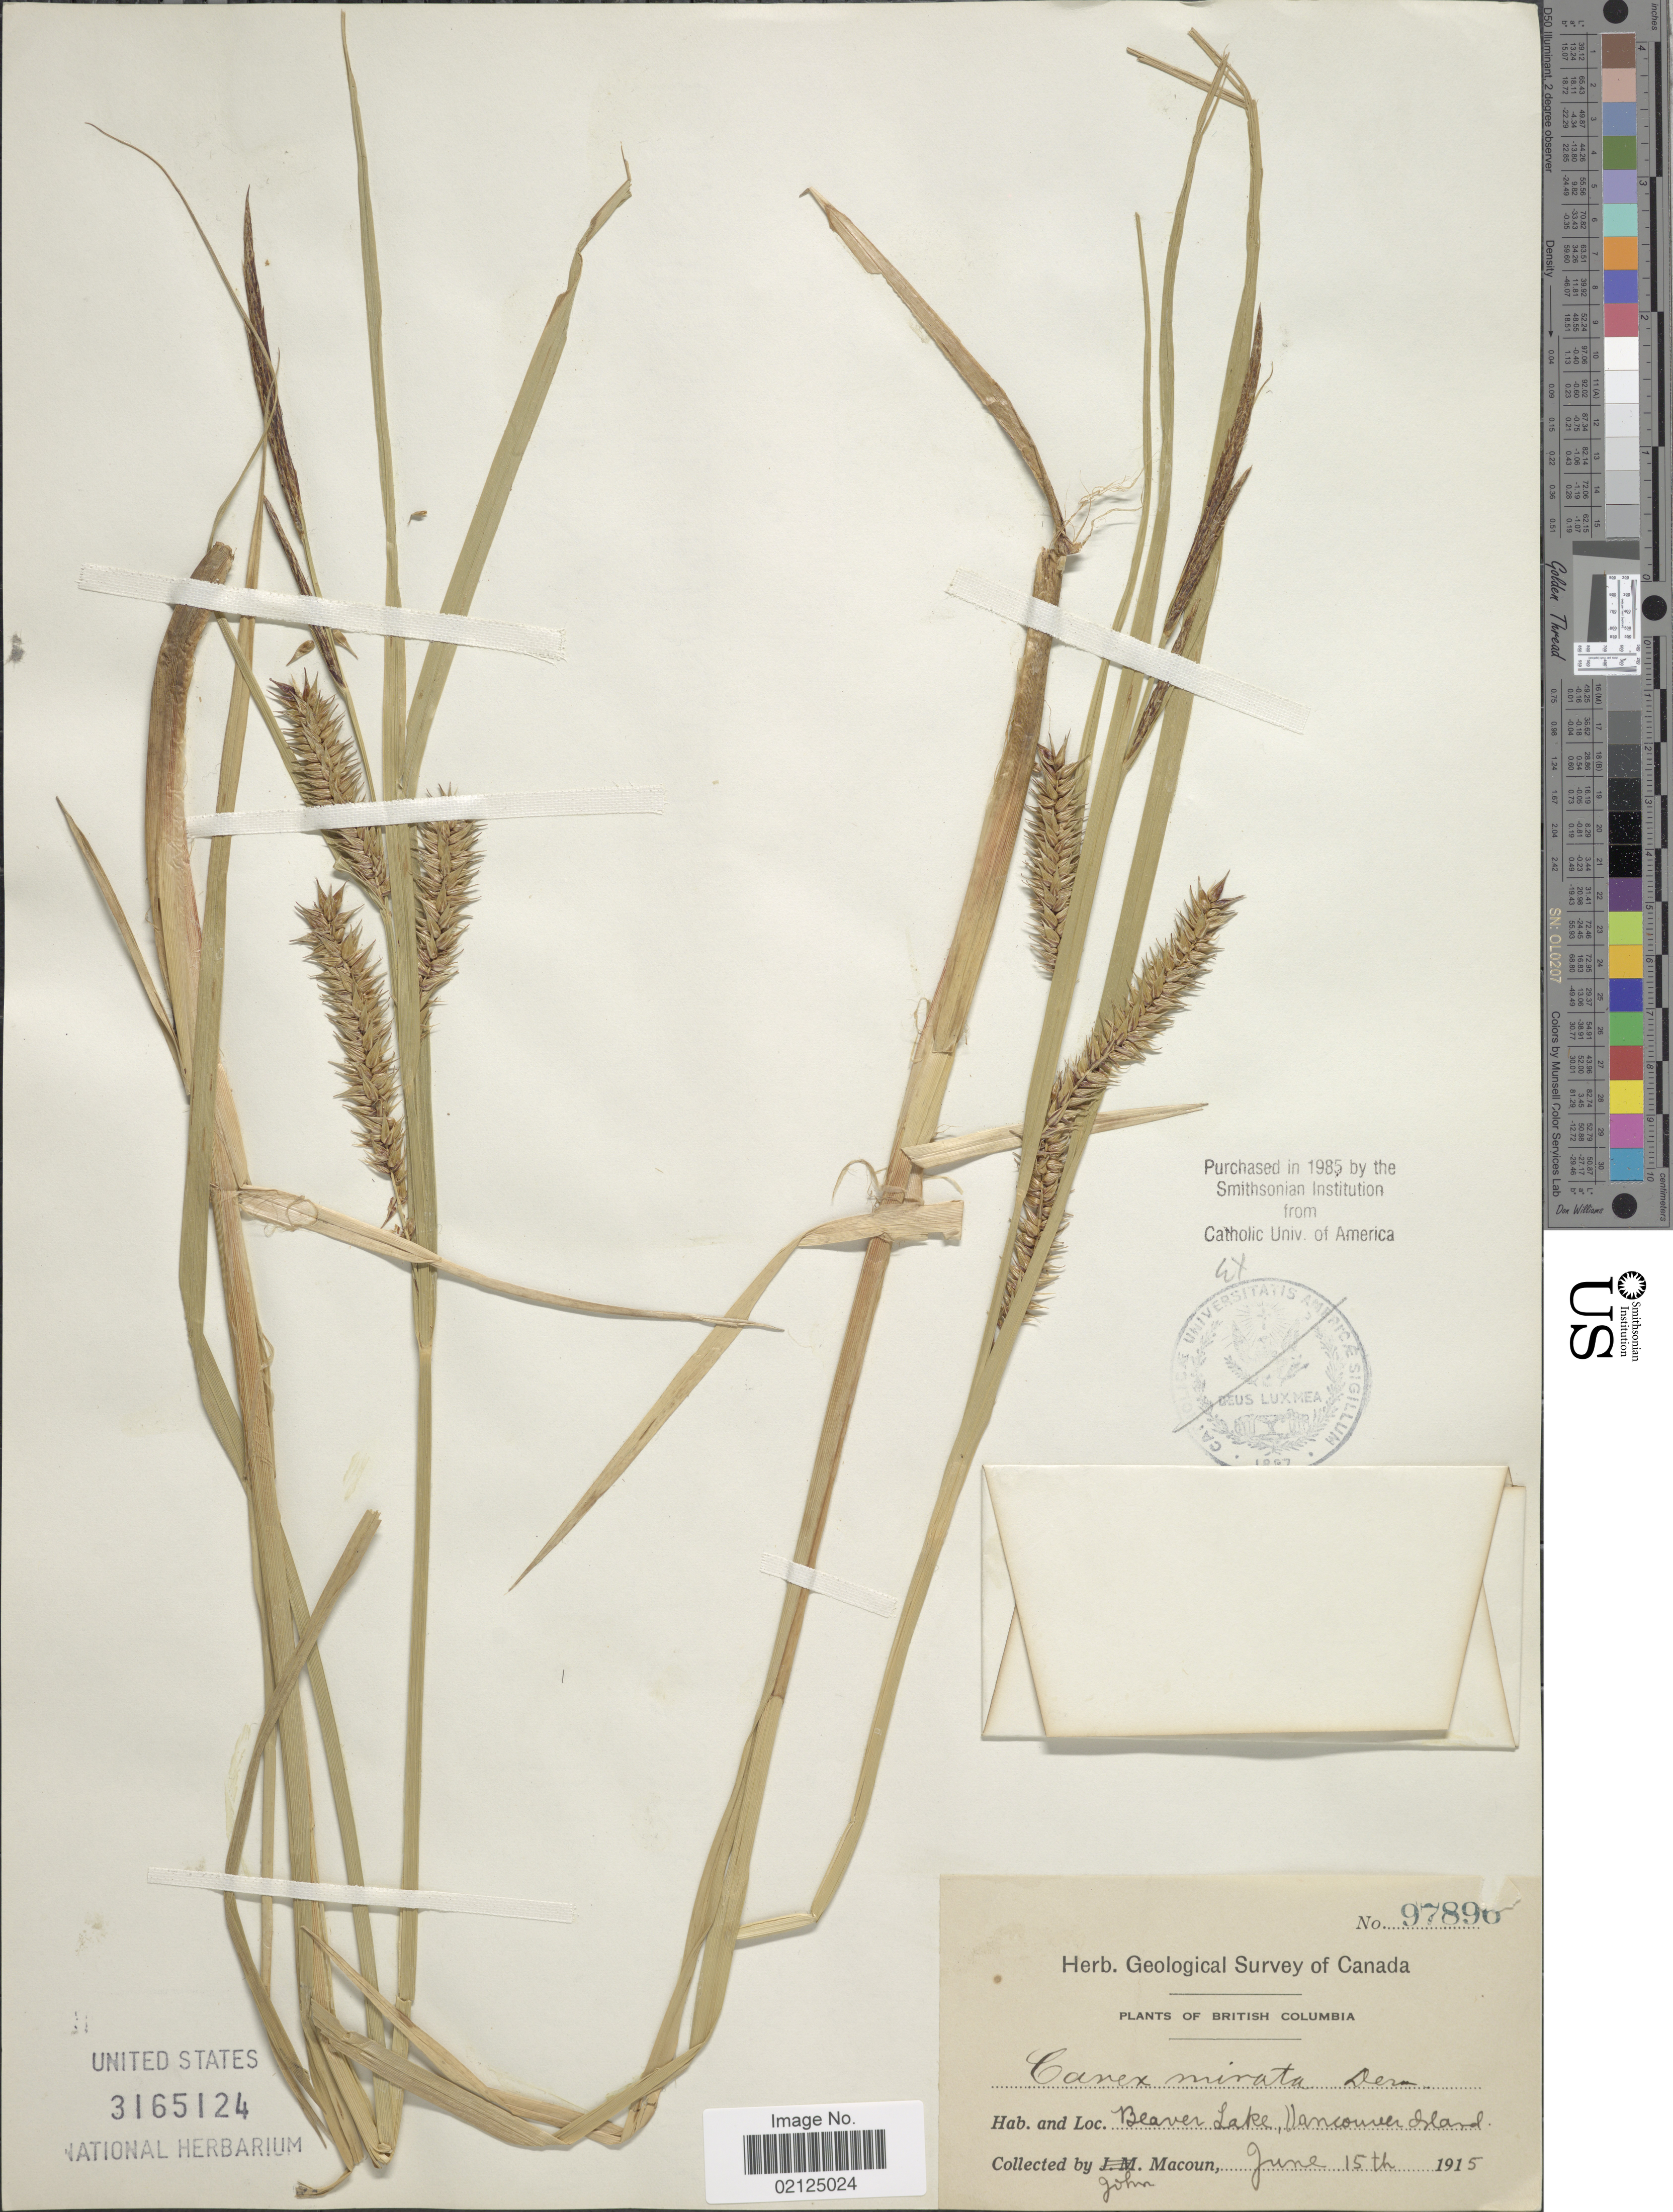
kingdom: Plantae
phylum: Tracheophyta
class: Liliopsida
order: Poales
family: Cyperaceae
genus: Carex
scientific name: Carex exsiccata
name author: L.H. Bailey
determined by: Strong, Mark T., (BOT), Smithsonian Institution - National Museum of Natural History (UNITED STATES)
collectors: J. Macoun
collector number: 97896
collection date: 1915-06-15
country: Canada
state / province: British Columbia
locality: Beaver Lake, Vancouver Island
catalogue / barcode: US 3165124